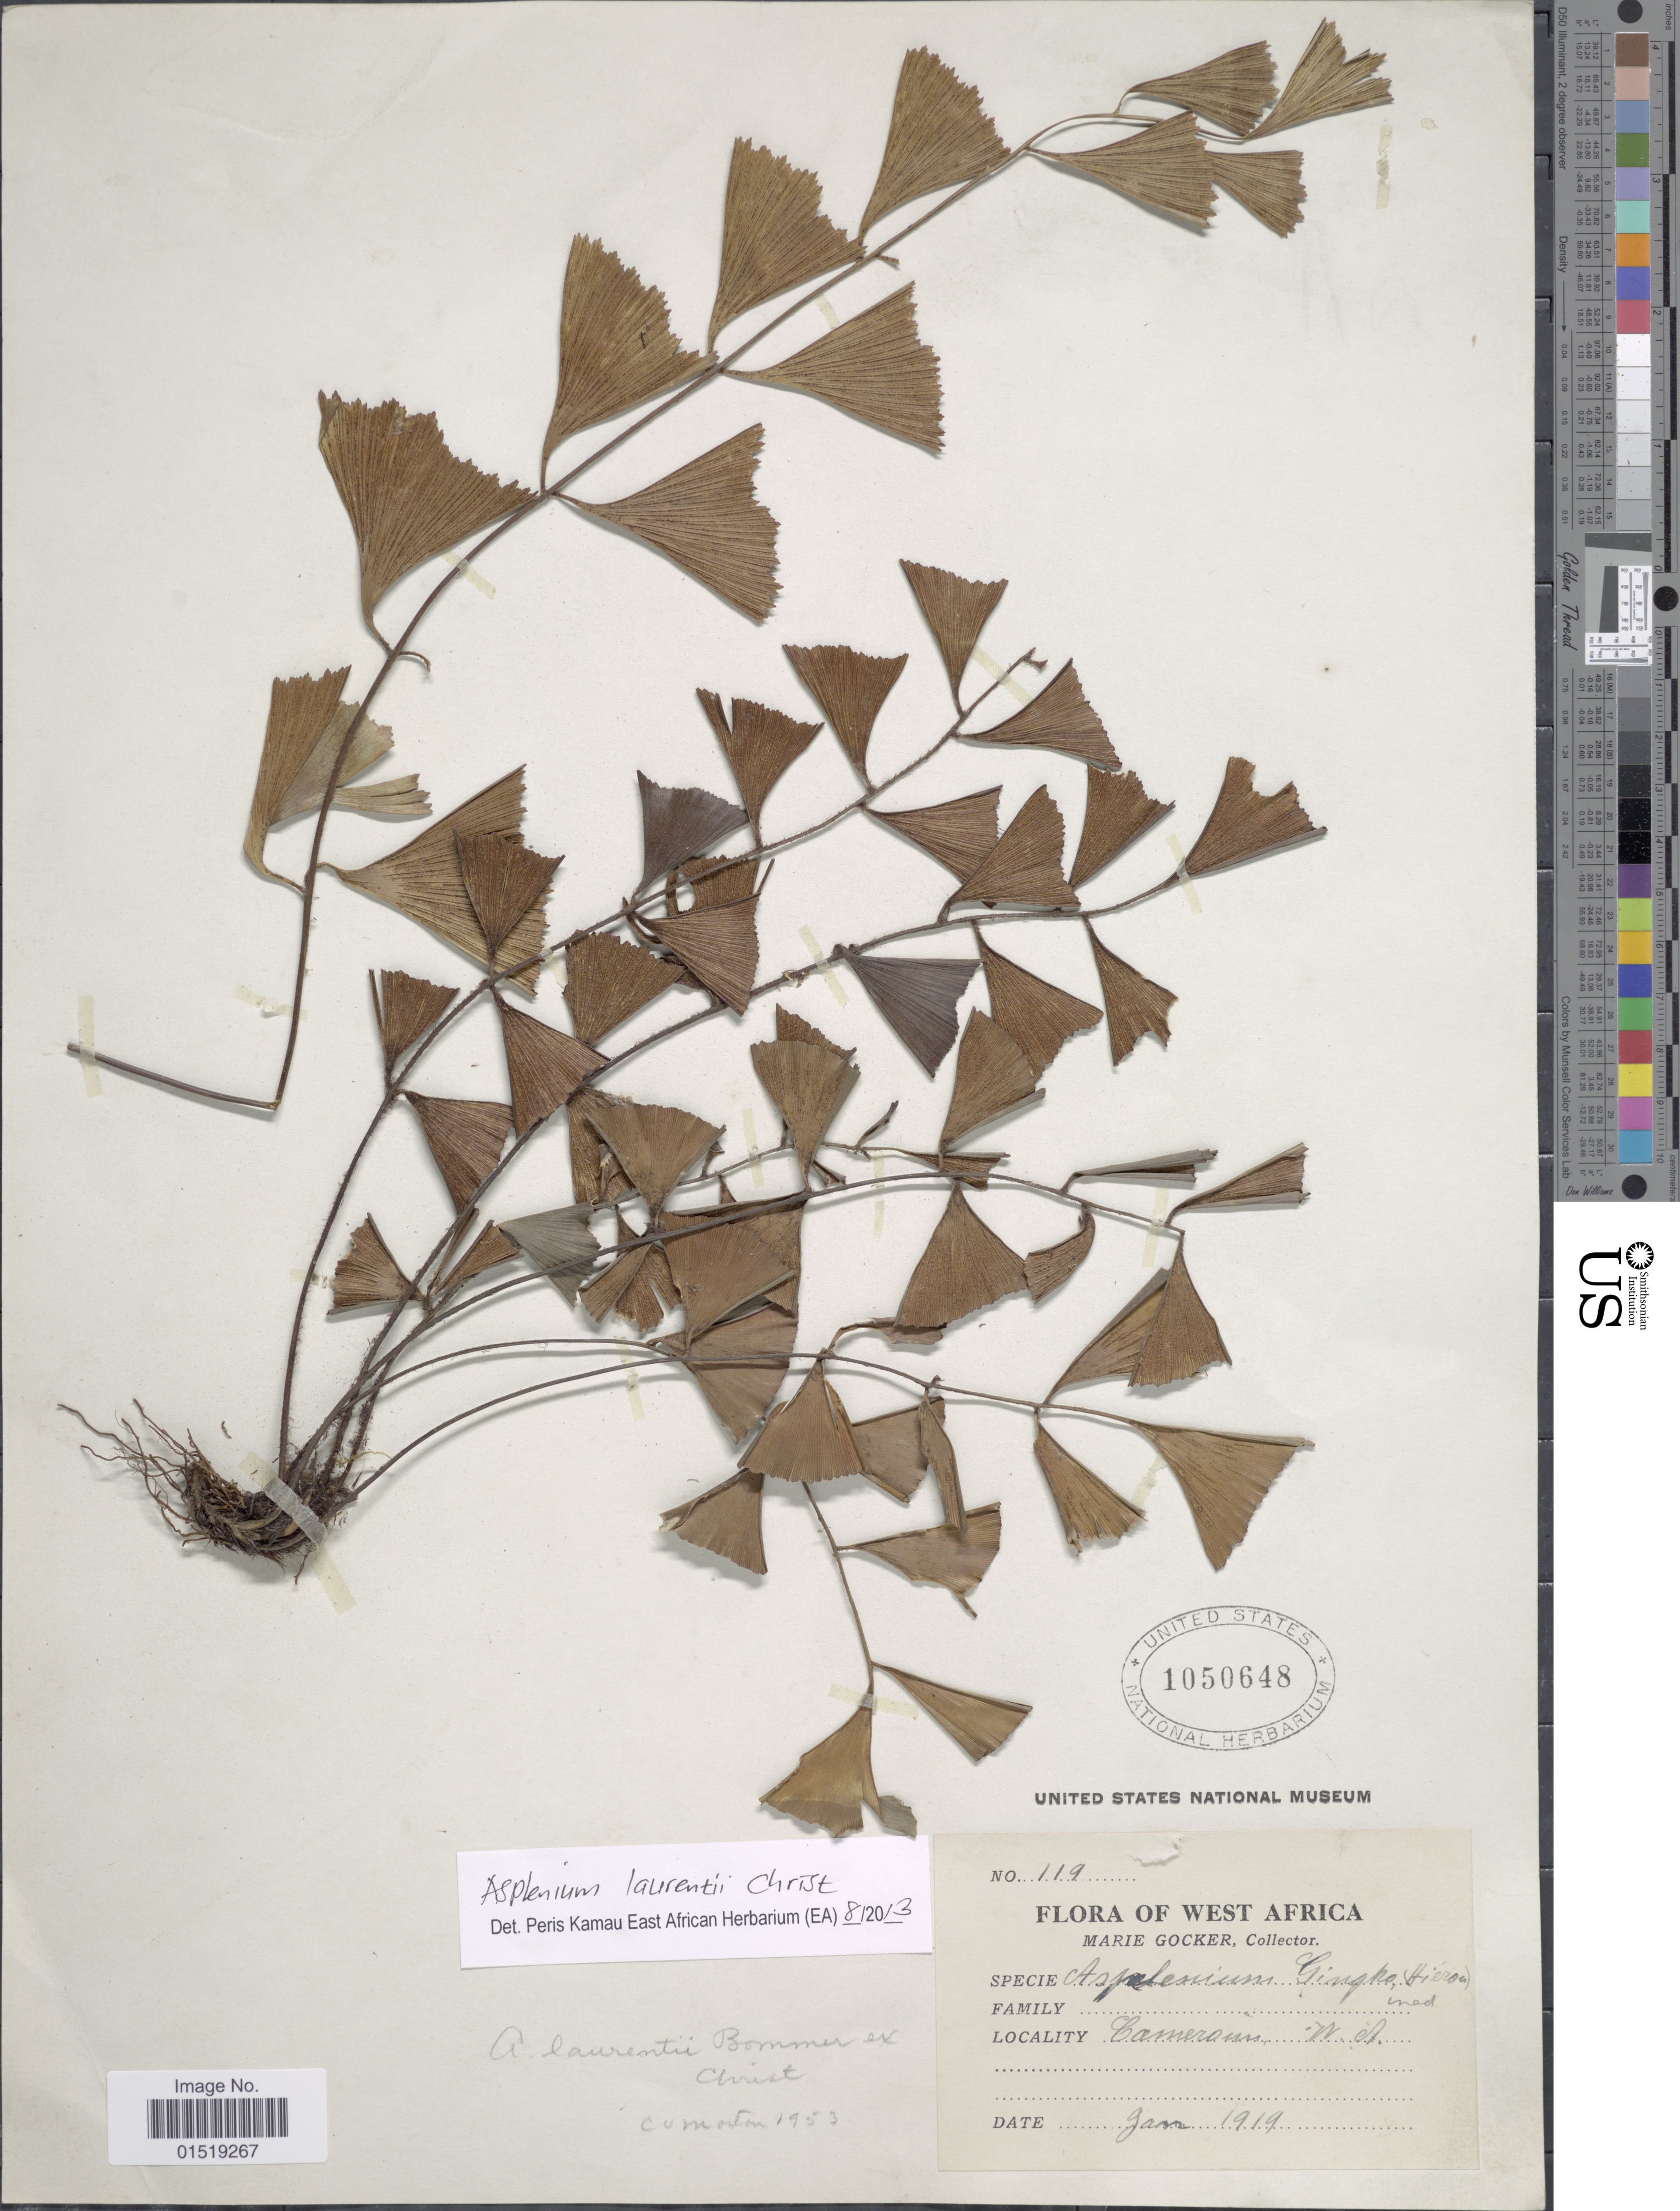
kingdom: Plantae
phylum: Tracheophyta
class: Polypodiopsida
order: Polypodiales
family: Aspleniaceae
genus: Asplenium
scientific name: Asplenium laurentii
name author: J. Bommer ex Christ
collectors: M. Gocker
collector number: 119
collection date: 1919-01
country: Cameroon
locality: Cameroon, W. A.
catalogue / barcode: US 1050648